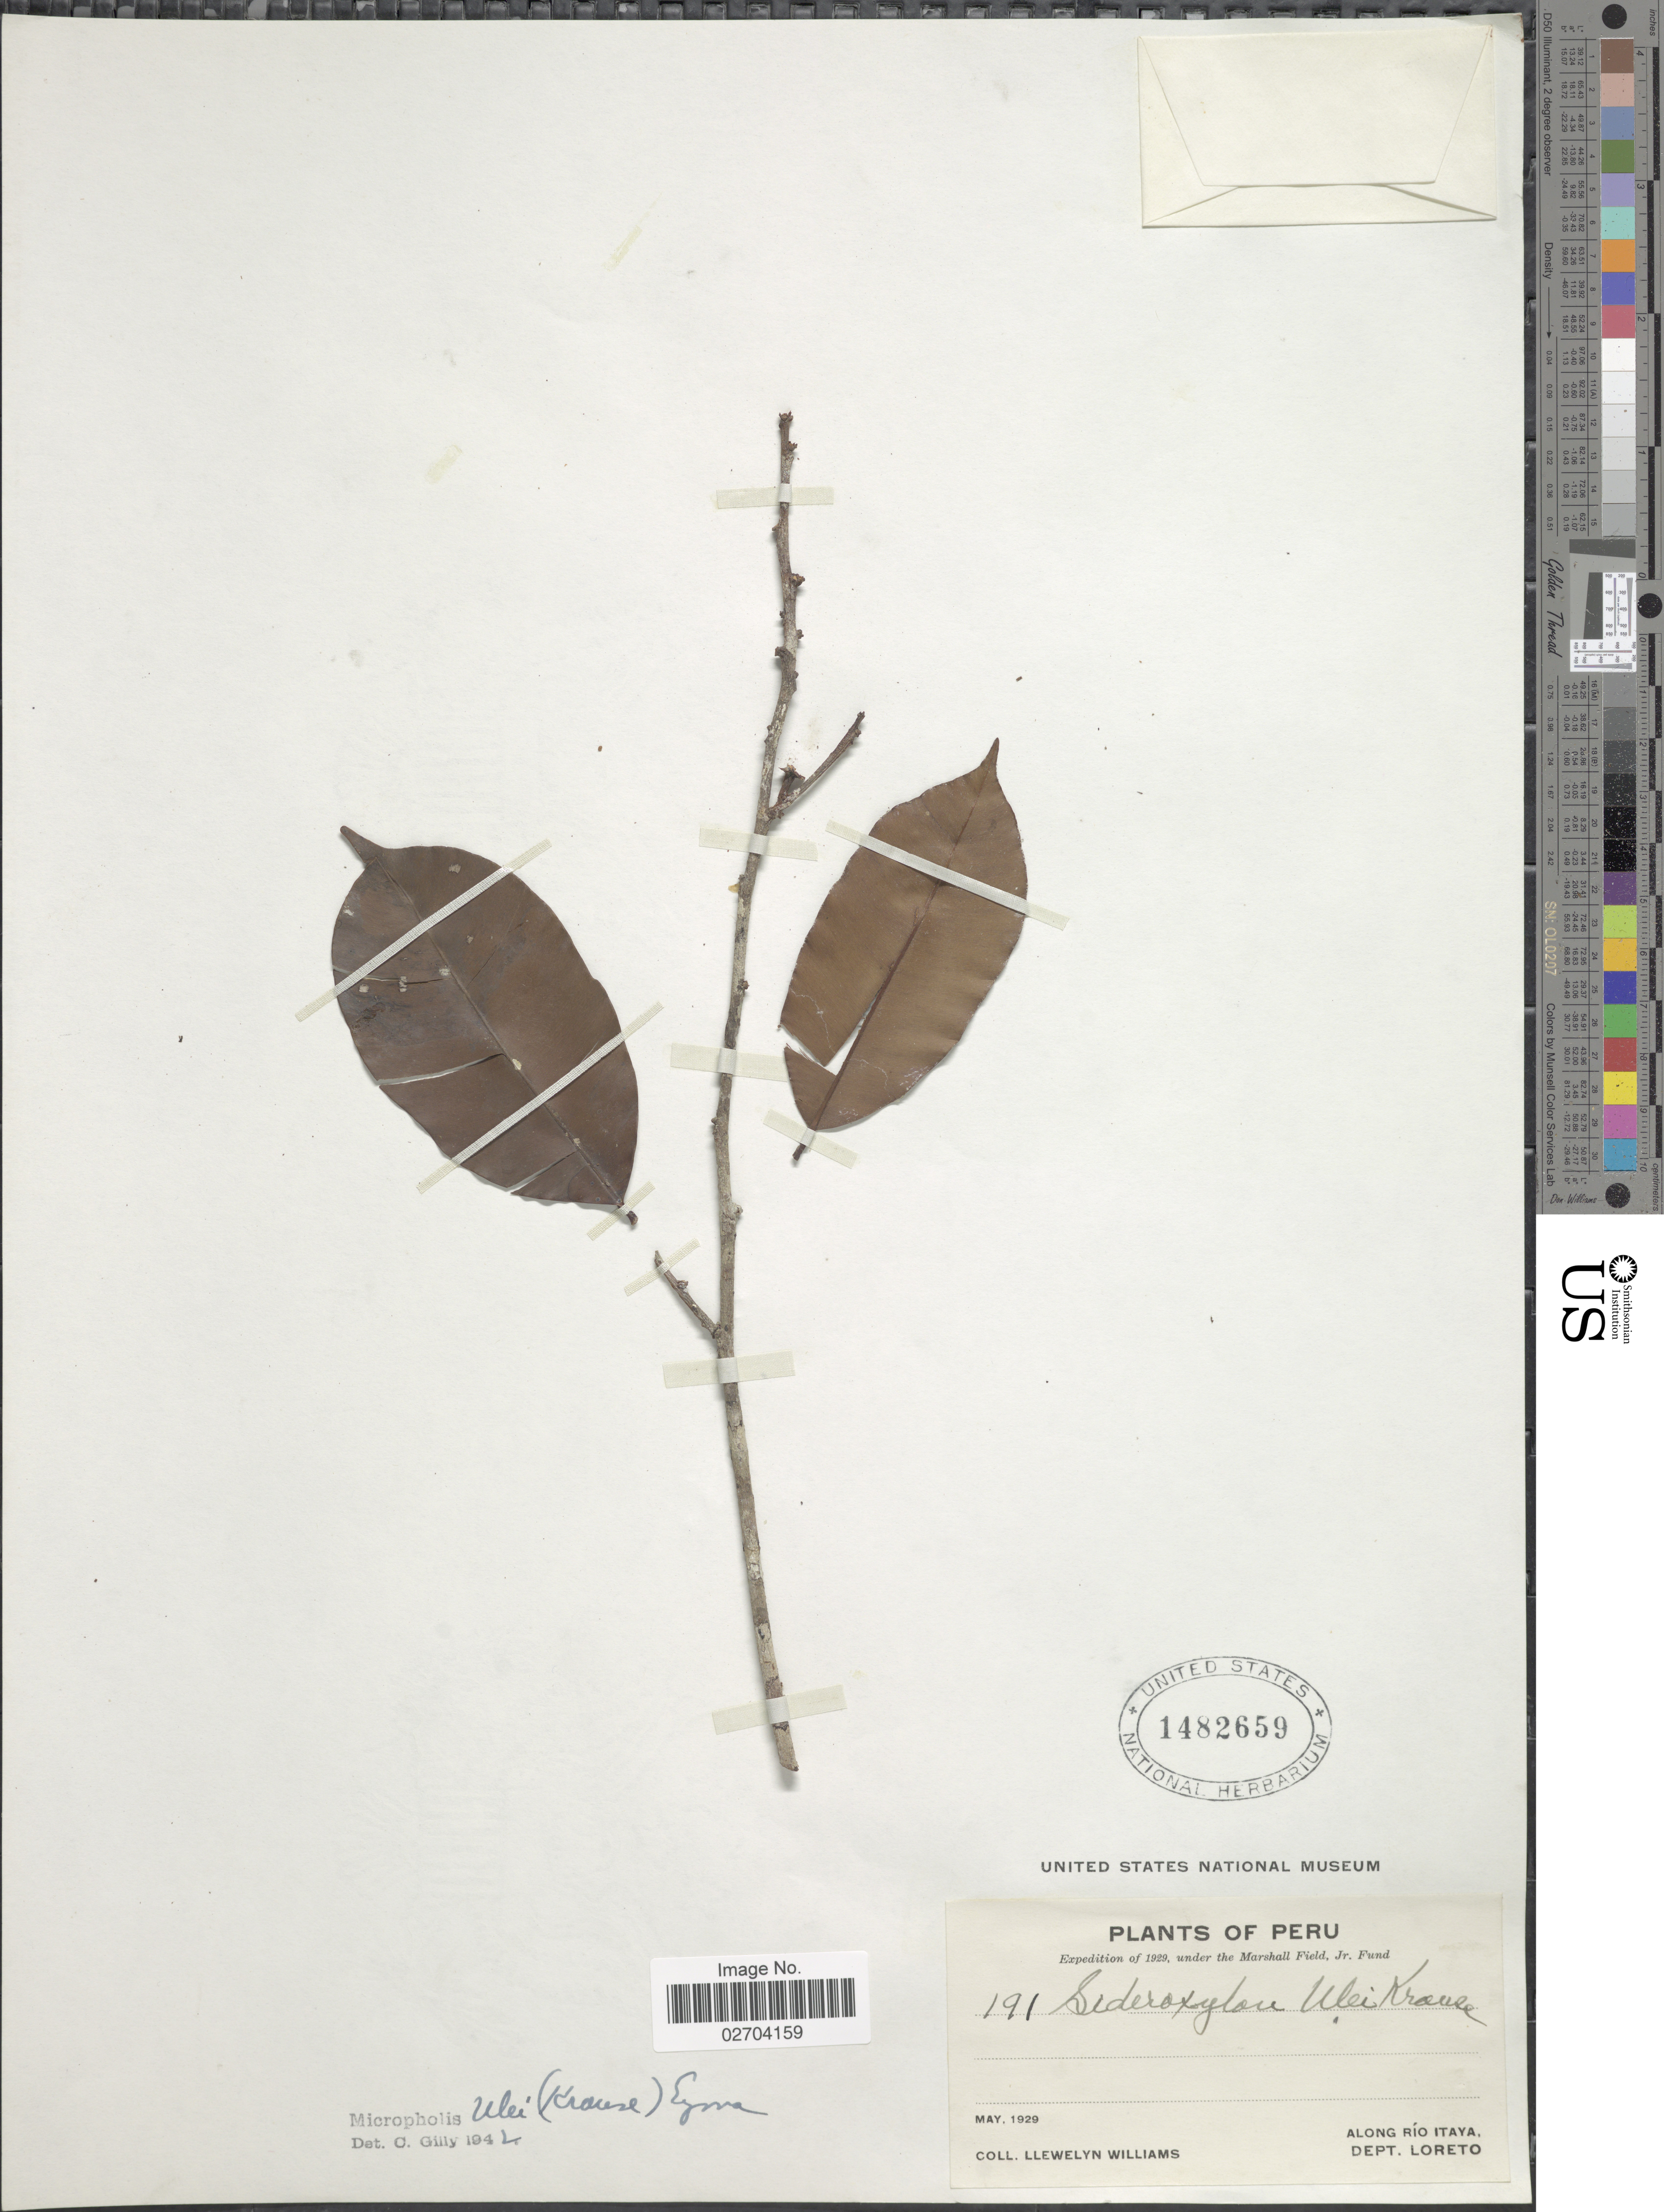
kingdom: Plantae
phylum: Tracheophyta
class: Magnoliopsida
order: Ericales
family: Sapotaceae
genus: Micropholis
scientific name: Micropholis egensis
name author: (A. DC.) Pierre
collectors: Ll. Williams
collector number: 191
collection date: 1929-05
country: Peru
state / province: Loreto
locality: Along Rio Itaya, Dept. Loreto.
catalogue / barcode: US 1482659